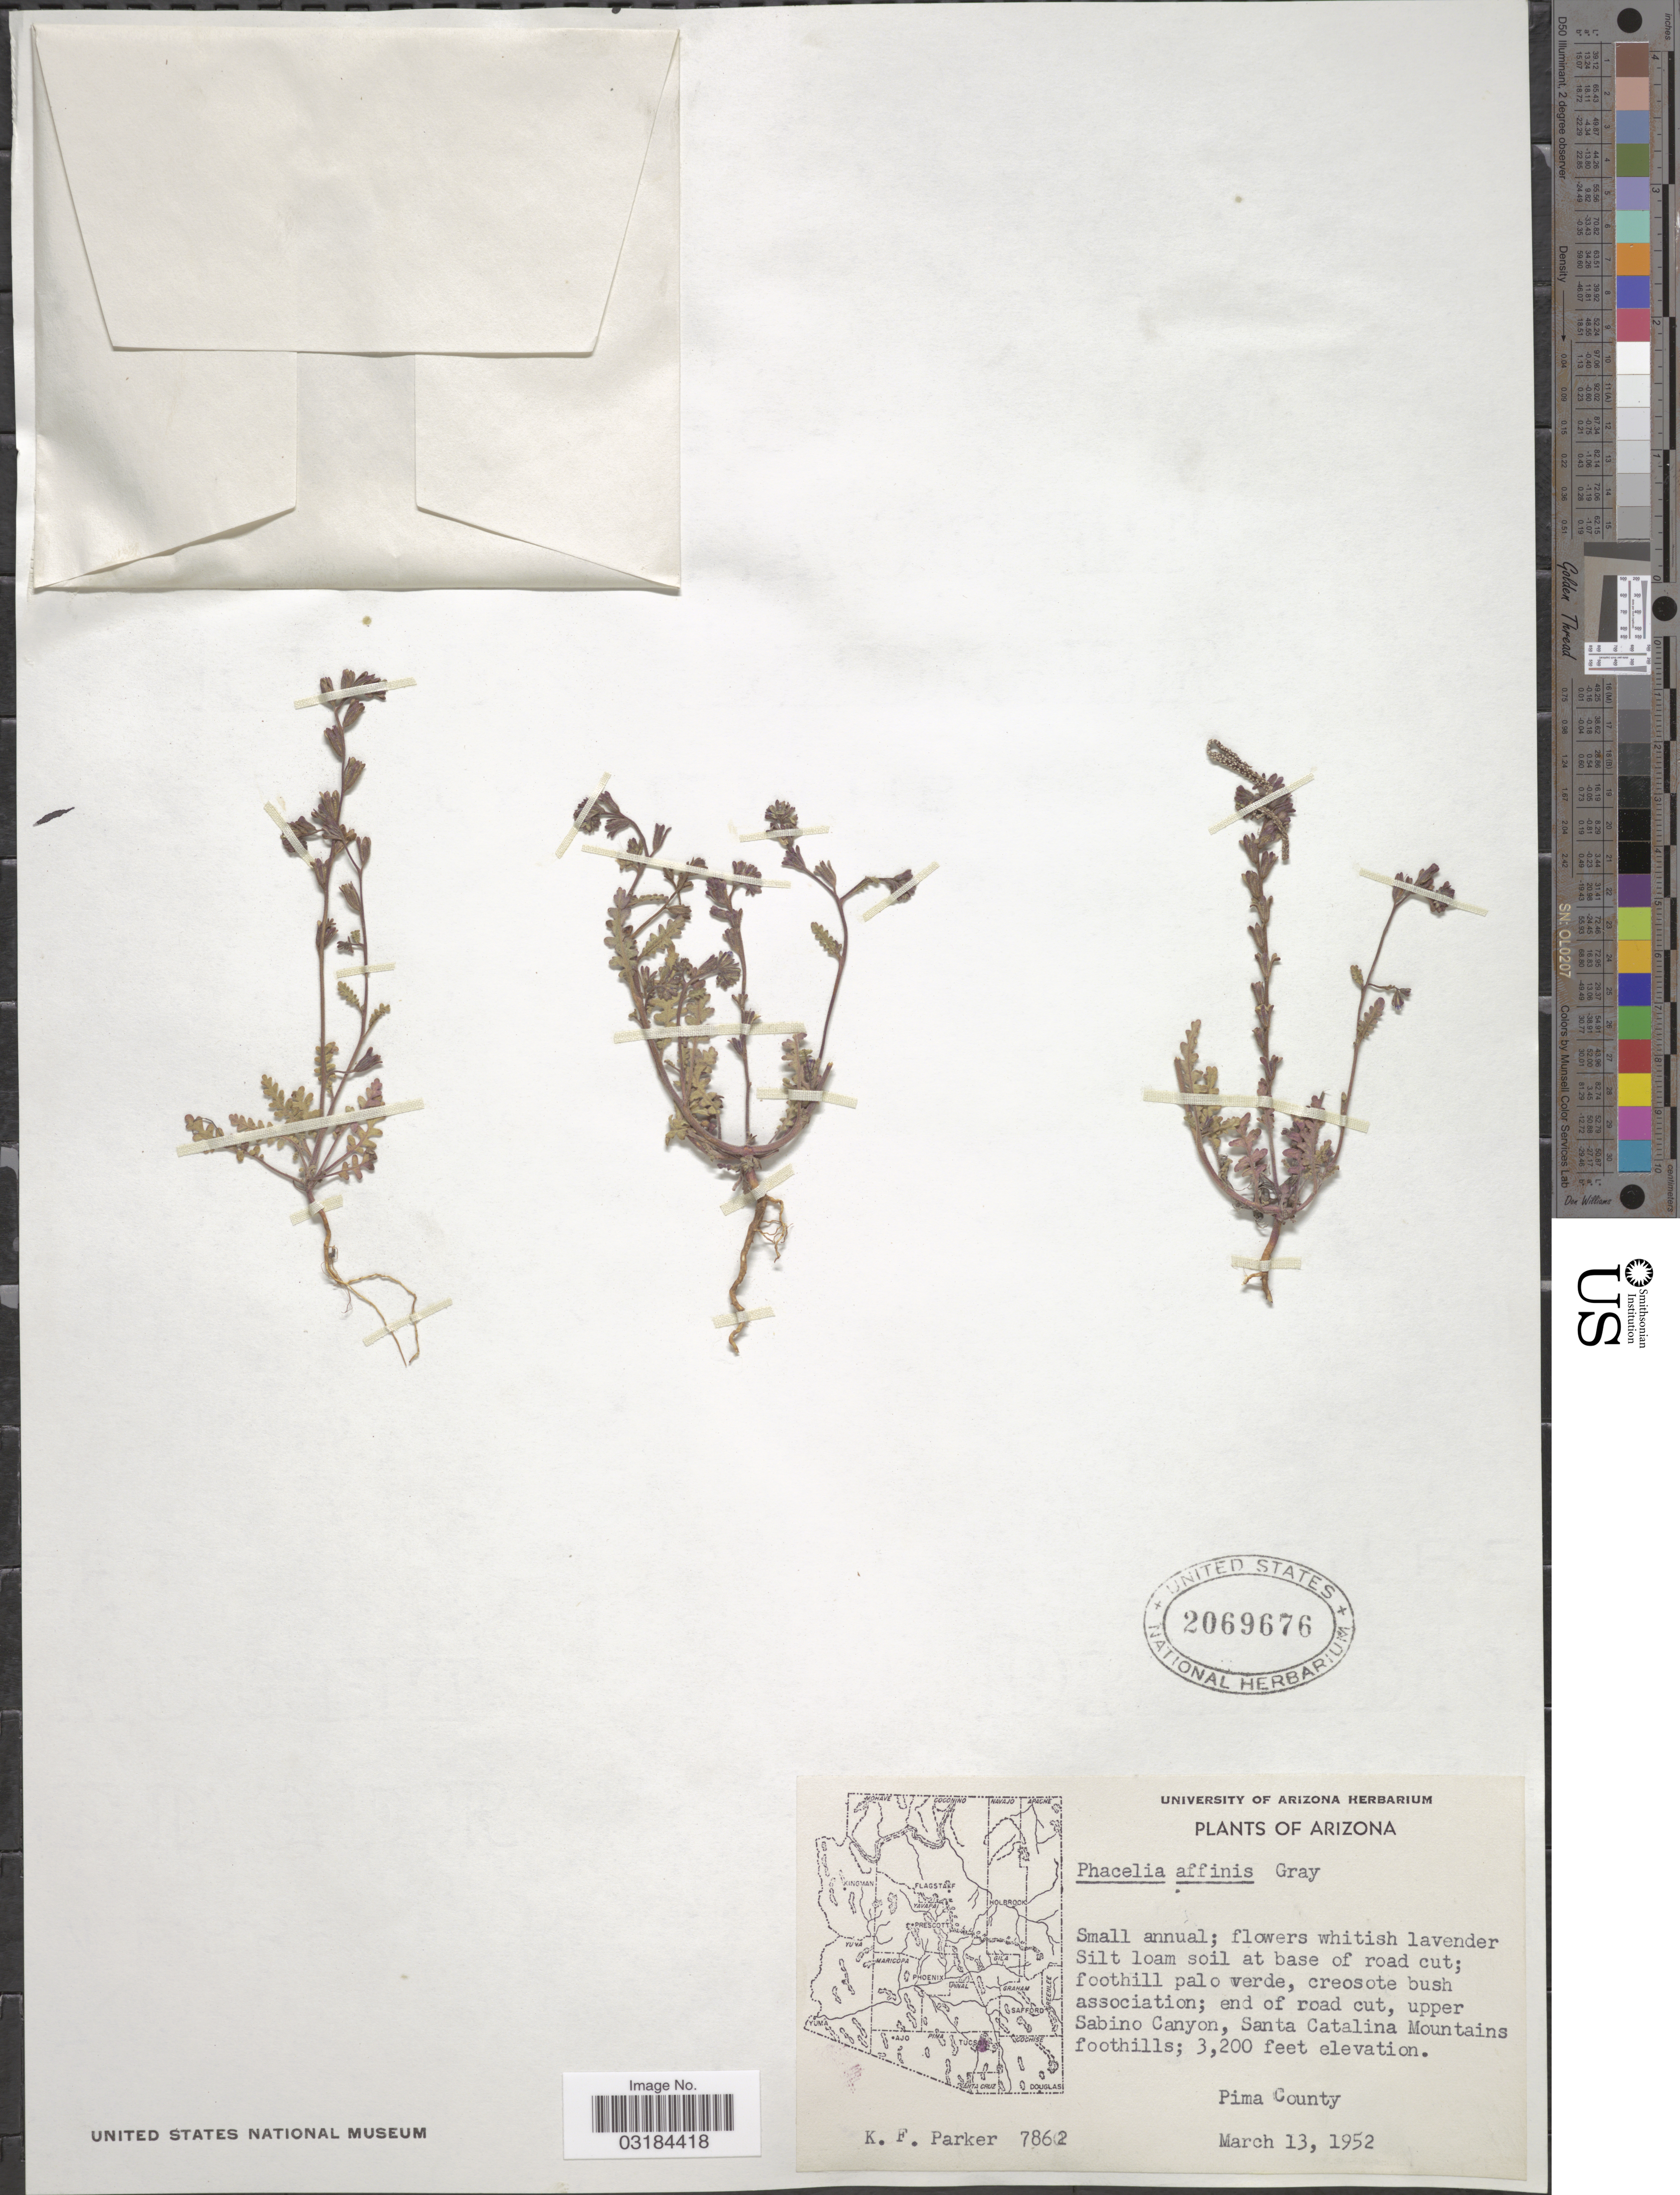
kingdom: Plantae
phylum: Tracheophyta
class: Magnoliopsida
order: Boraginales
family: Hydrophyllaceae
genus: Phacelia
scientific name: Phacelia affinis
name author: A. Gray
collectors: K. F. Parker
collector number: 7862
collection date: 1952-03-13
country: United States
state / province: Arizona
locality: Upper Sabino Canyon, Santa Catalina Mountains foothills. Pima County.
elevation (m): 975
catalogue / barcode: US 2069676